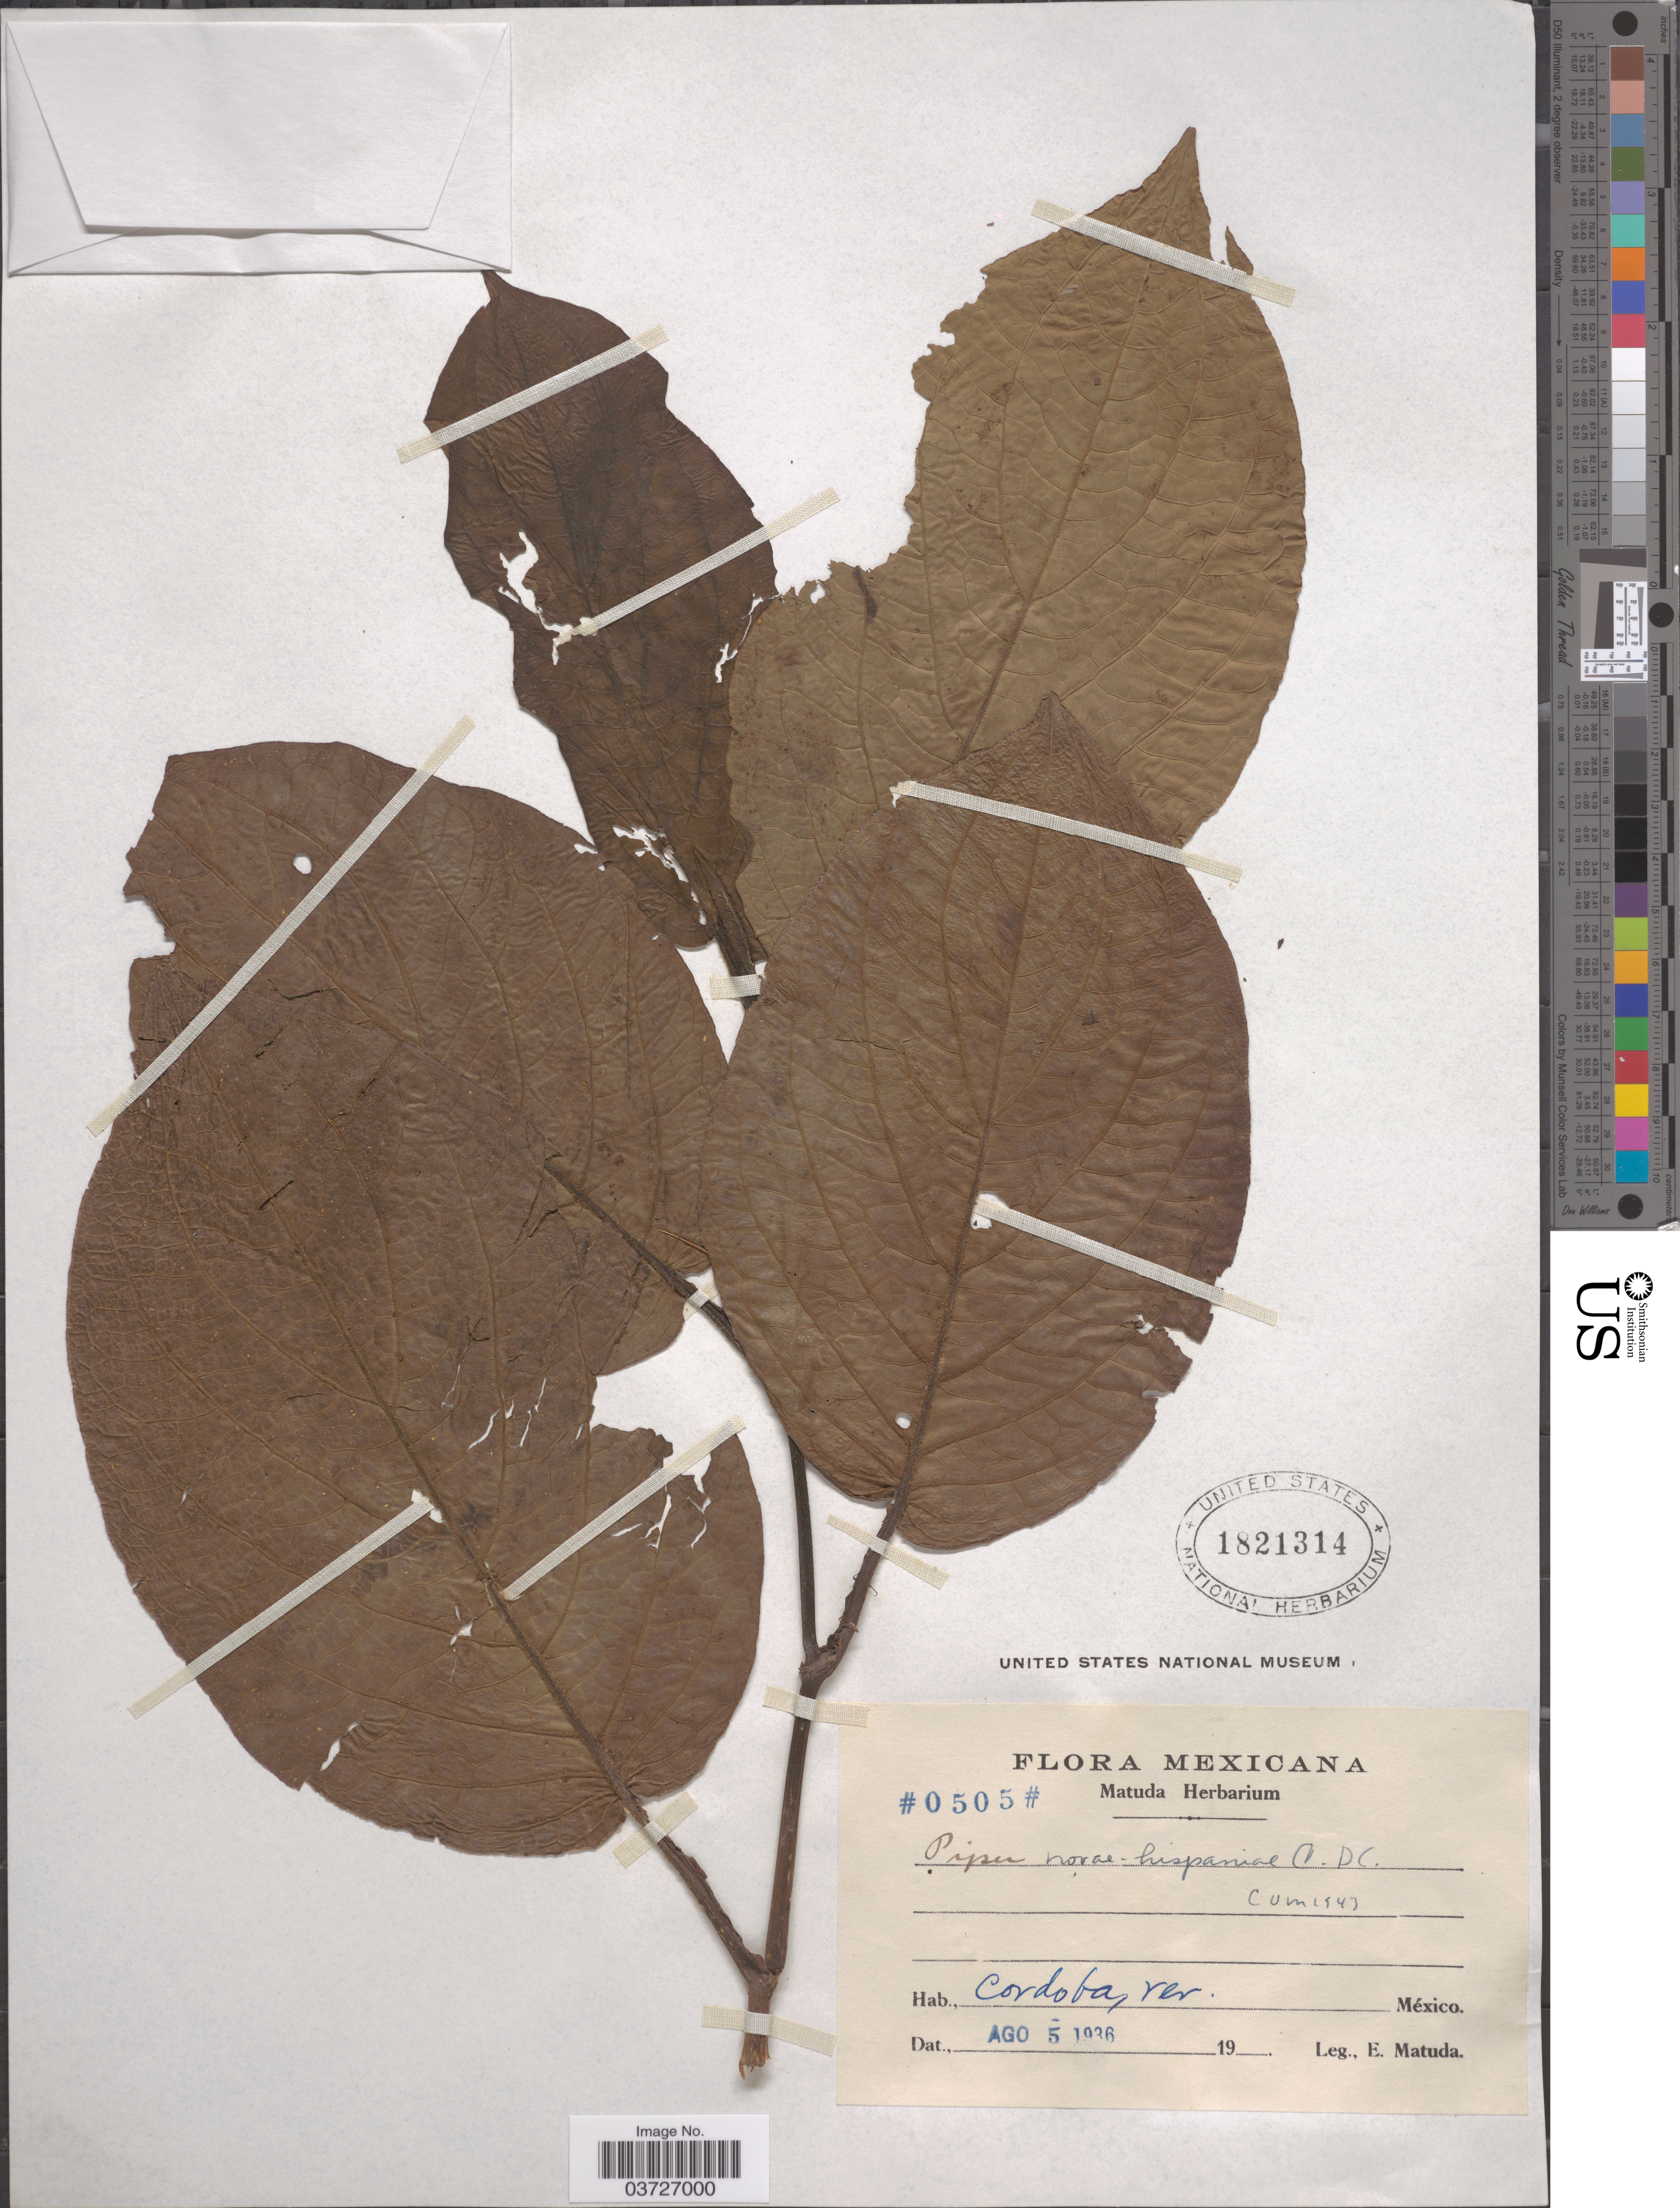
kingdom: Plantae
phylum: Tracheophyta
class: Magnoliopsida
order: Piperales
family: Piperaceae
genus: Piper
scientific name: Piper novae-hispaniae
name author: C. DC.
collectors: E. Matuda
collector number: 0505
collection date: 1936-08-05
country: Mexico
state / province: Veracruz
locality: Cordoba, Ver.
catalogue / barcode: US 1821314